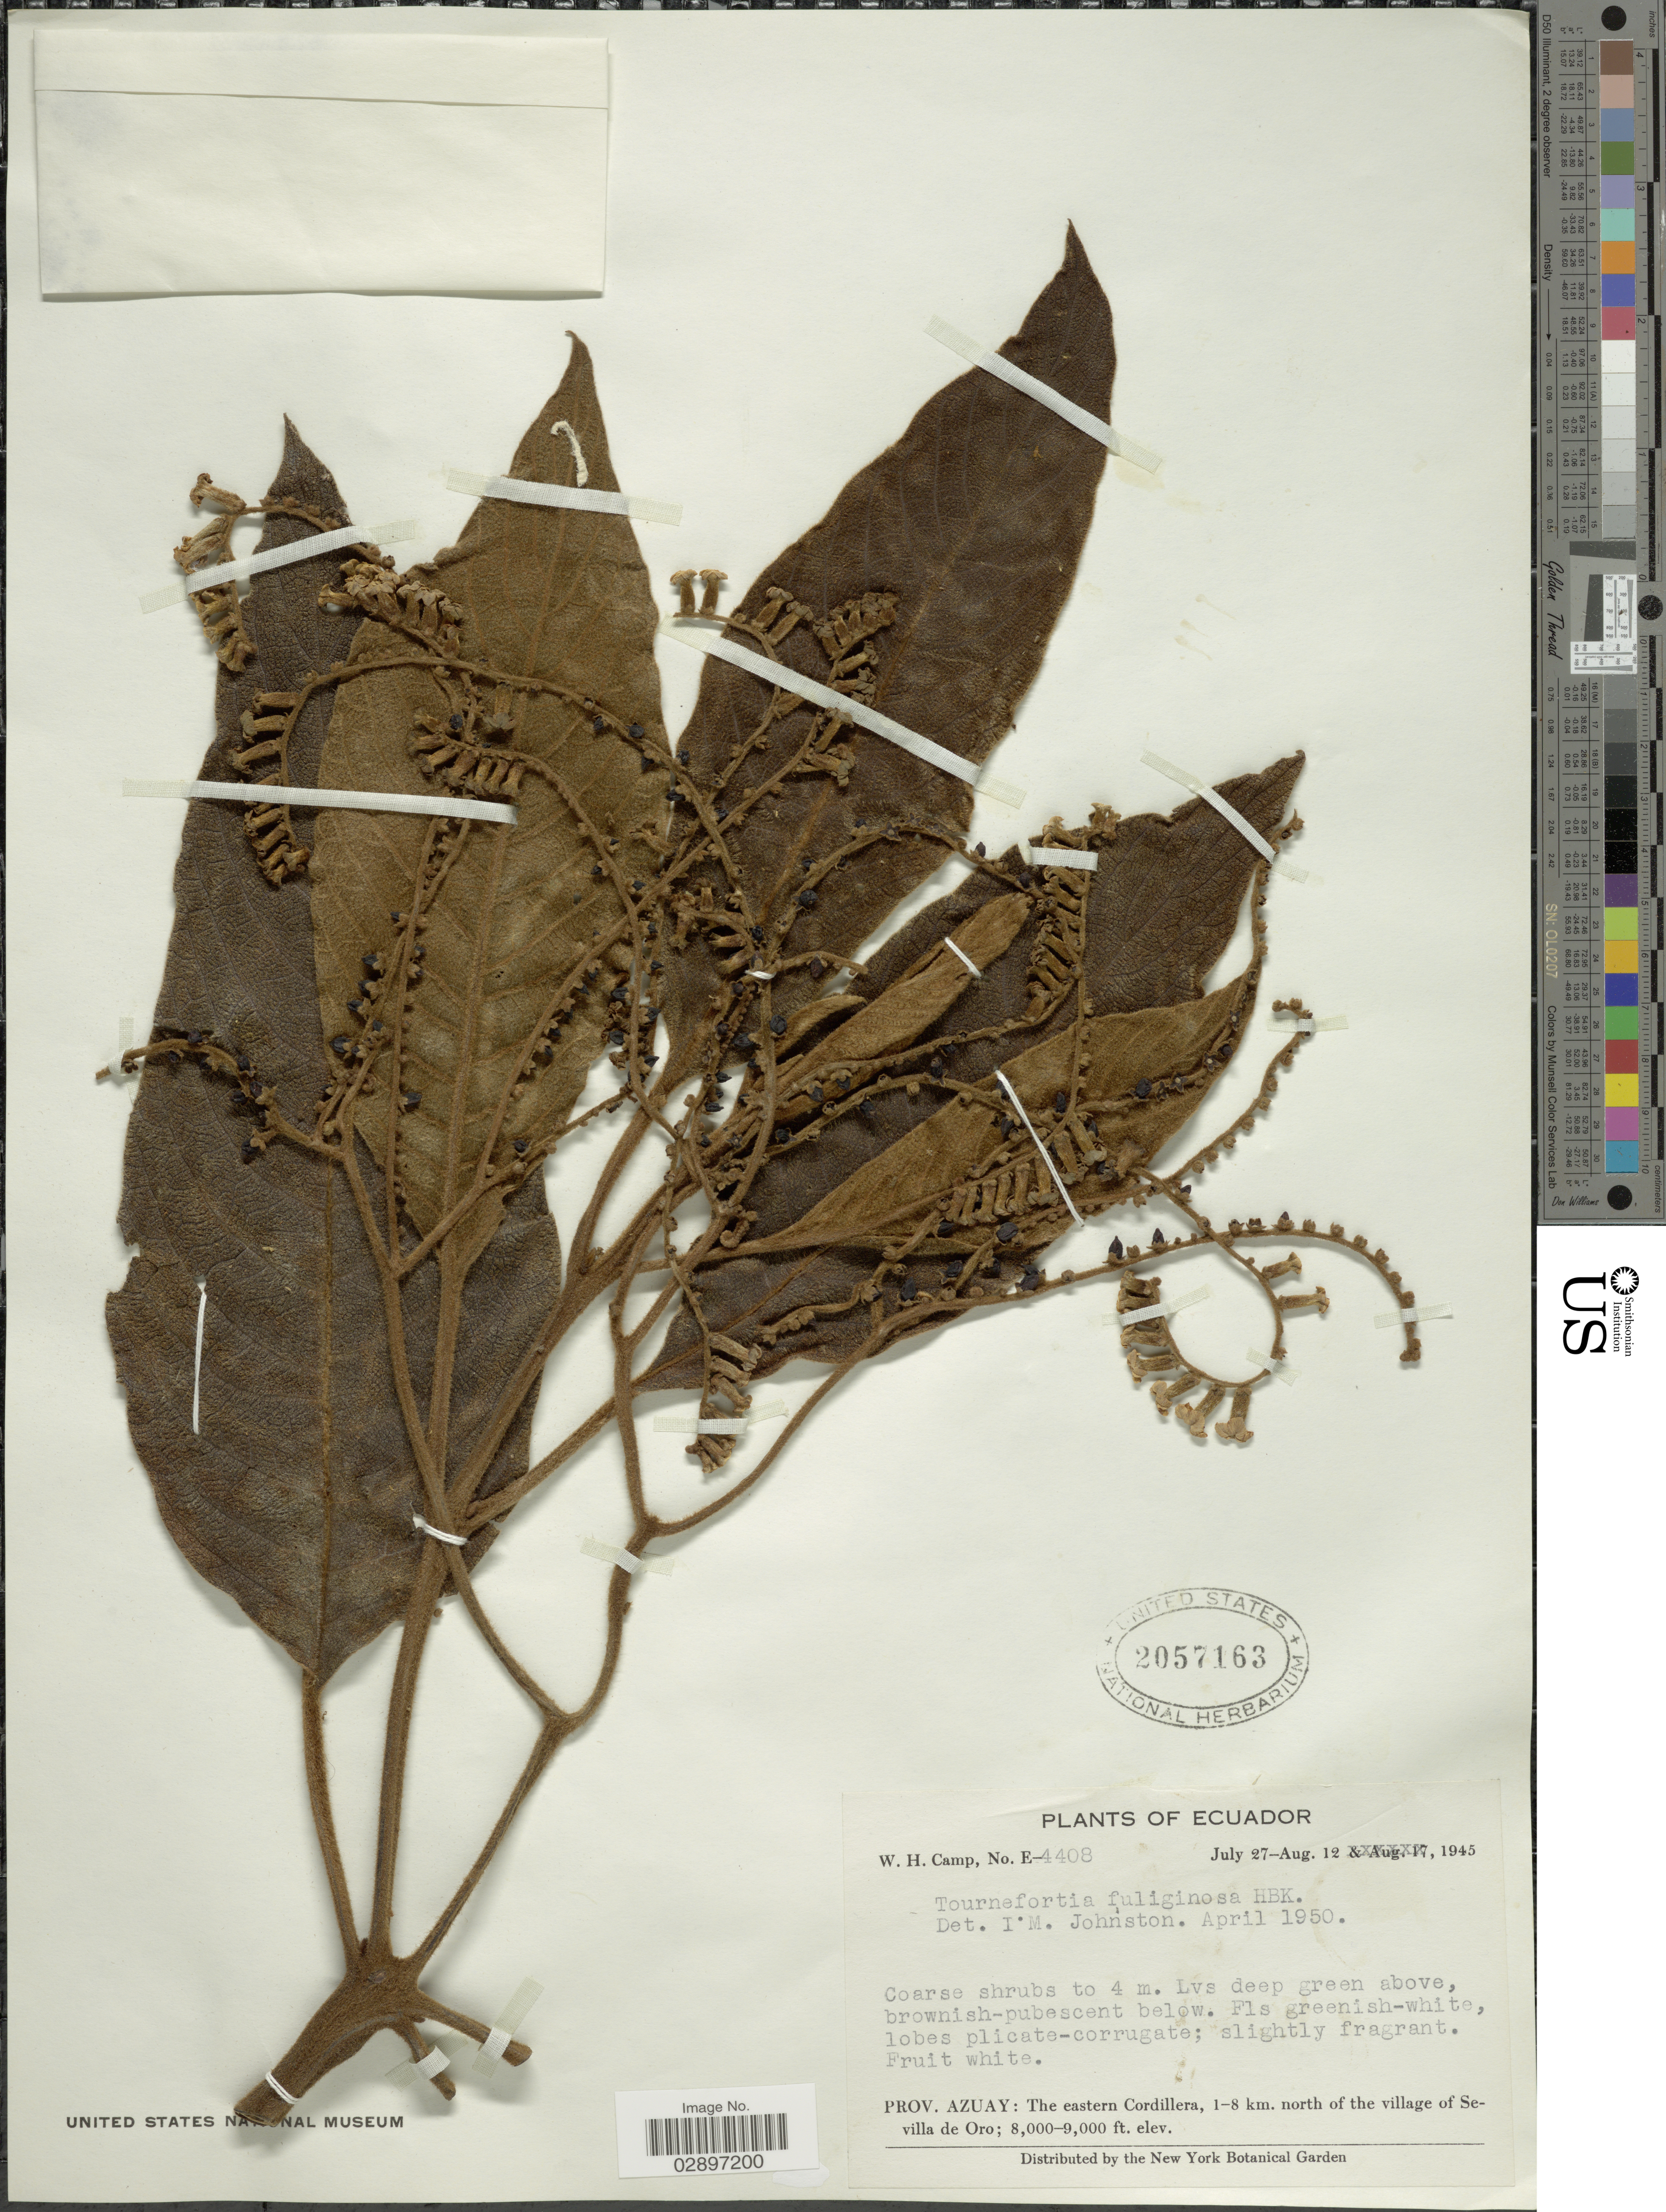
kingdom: Plantae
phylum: Tracheophyta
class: Magnoliopsida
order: Boraginales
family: Heliotropiaceae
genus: Tournefortia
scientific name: Tournefortia fuliginosa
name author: Kunth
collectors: W. H. Camp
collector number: E-4408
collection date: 1945-07-27/1945-08-12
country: Ecuador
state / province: Azuay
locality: The eastern Cordillera, 1-8 km. north of the village of Sevilla de Oro.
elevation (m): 2438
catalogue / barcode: US 2057163